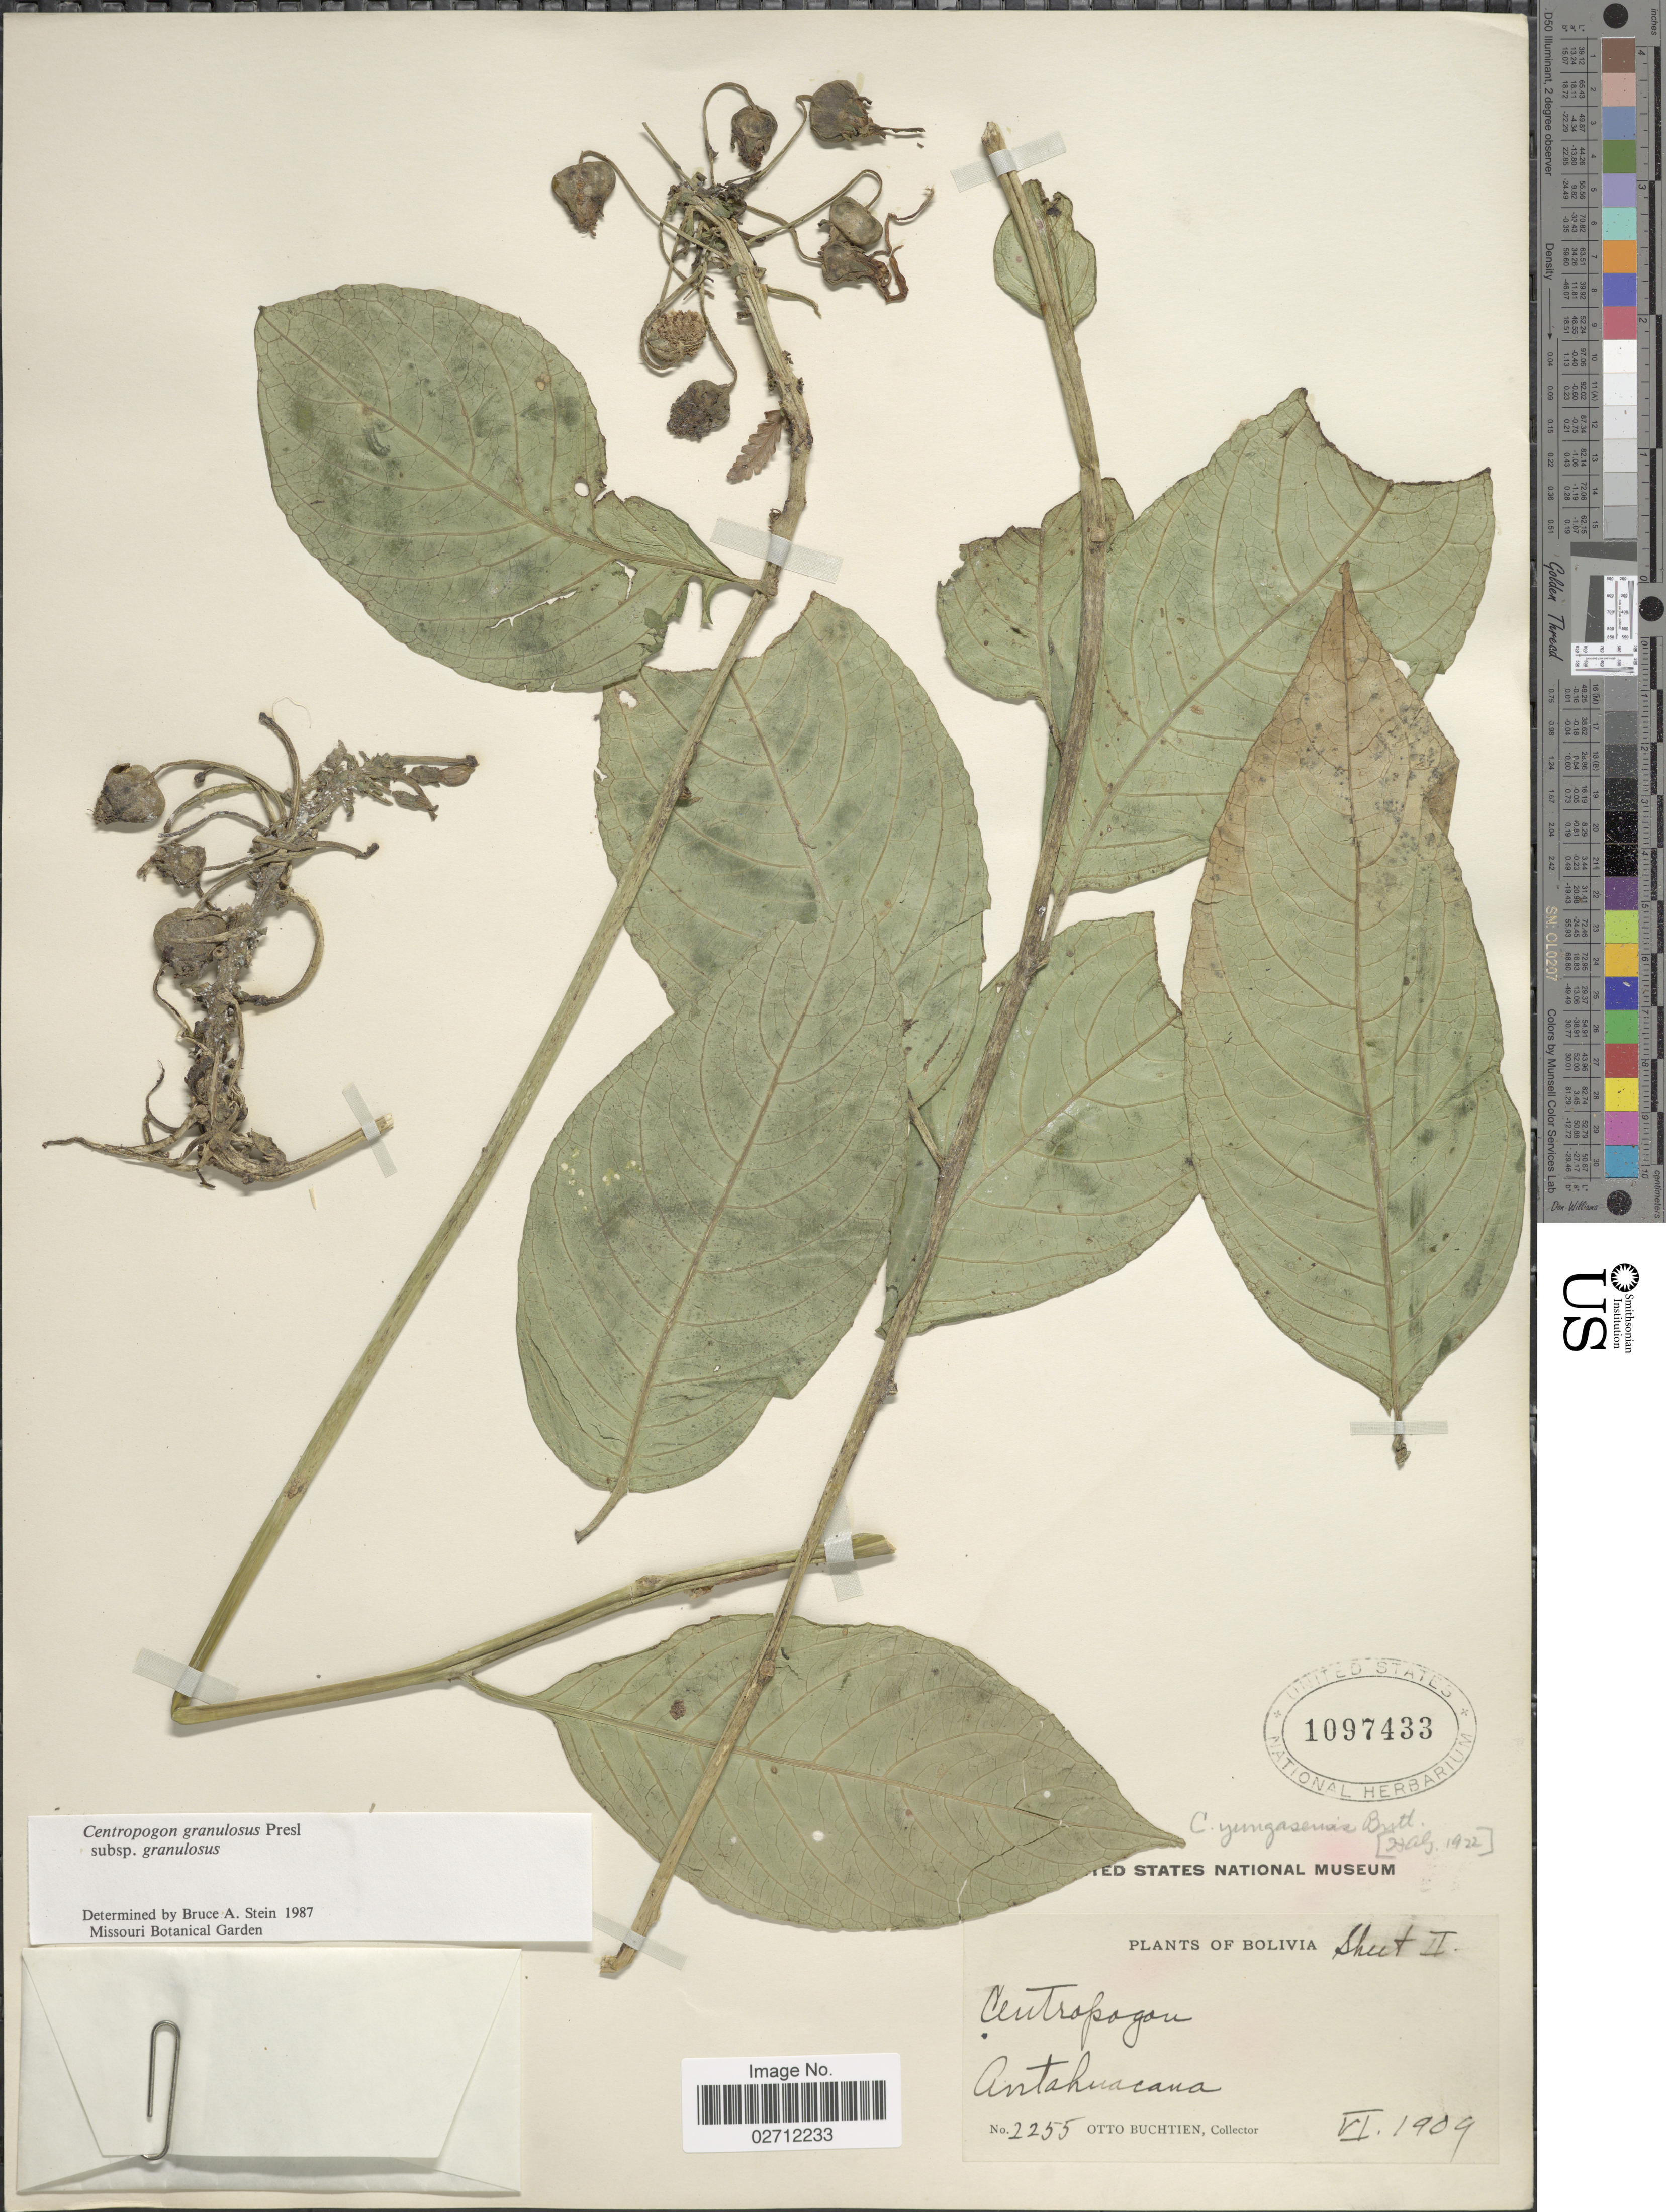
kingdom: Plantae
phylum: Tracheophyta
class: Magnoliopsida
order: Asterales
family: Campanulaceae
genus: Centropogon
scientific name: Centropogon granulosus subsp. granulosus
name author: C. Presl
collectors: O. Buchtien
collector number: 2255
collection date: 1909-06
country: Bolivia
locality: Antahuacana.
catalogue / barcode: US 1097433